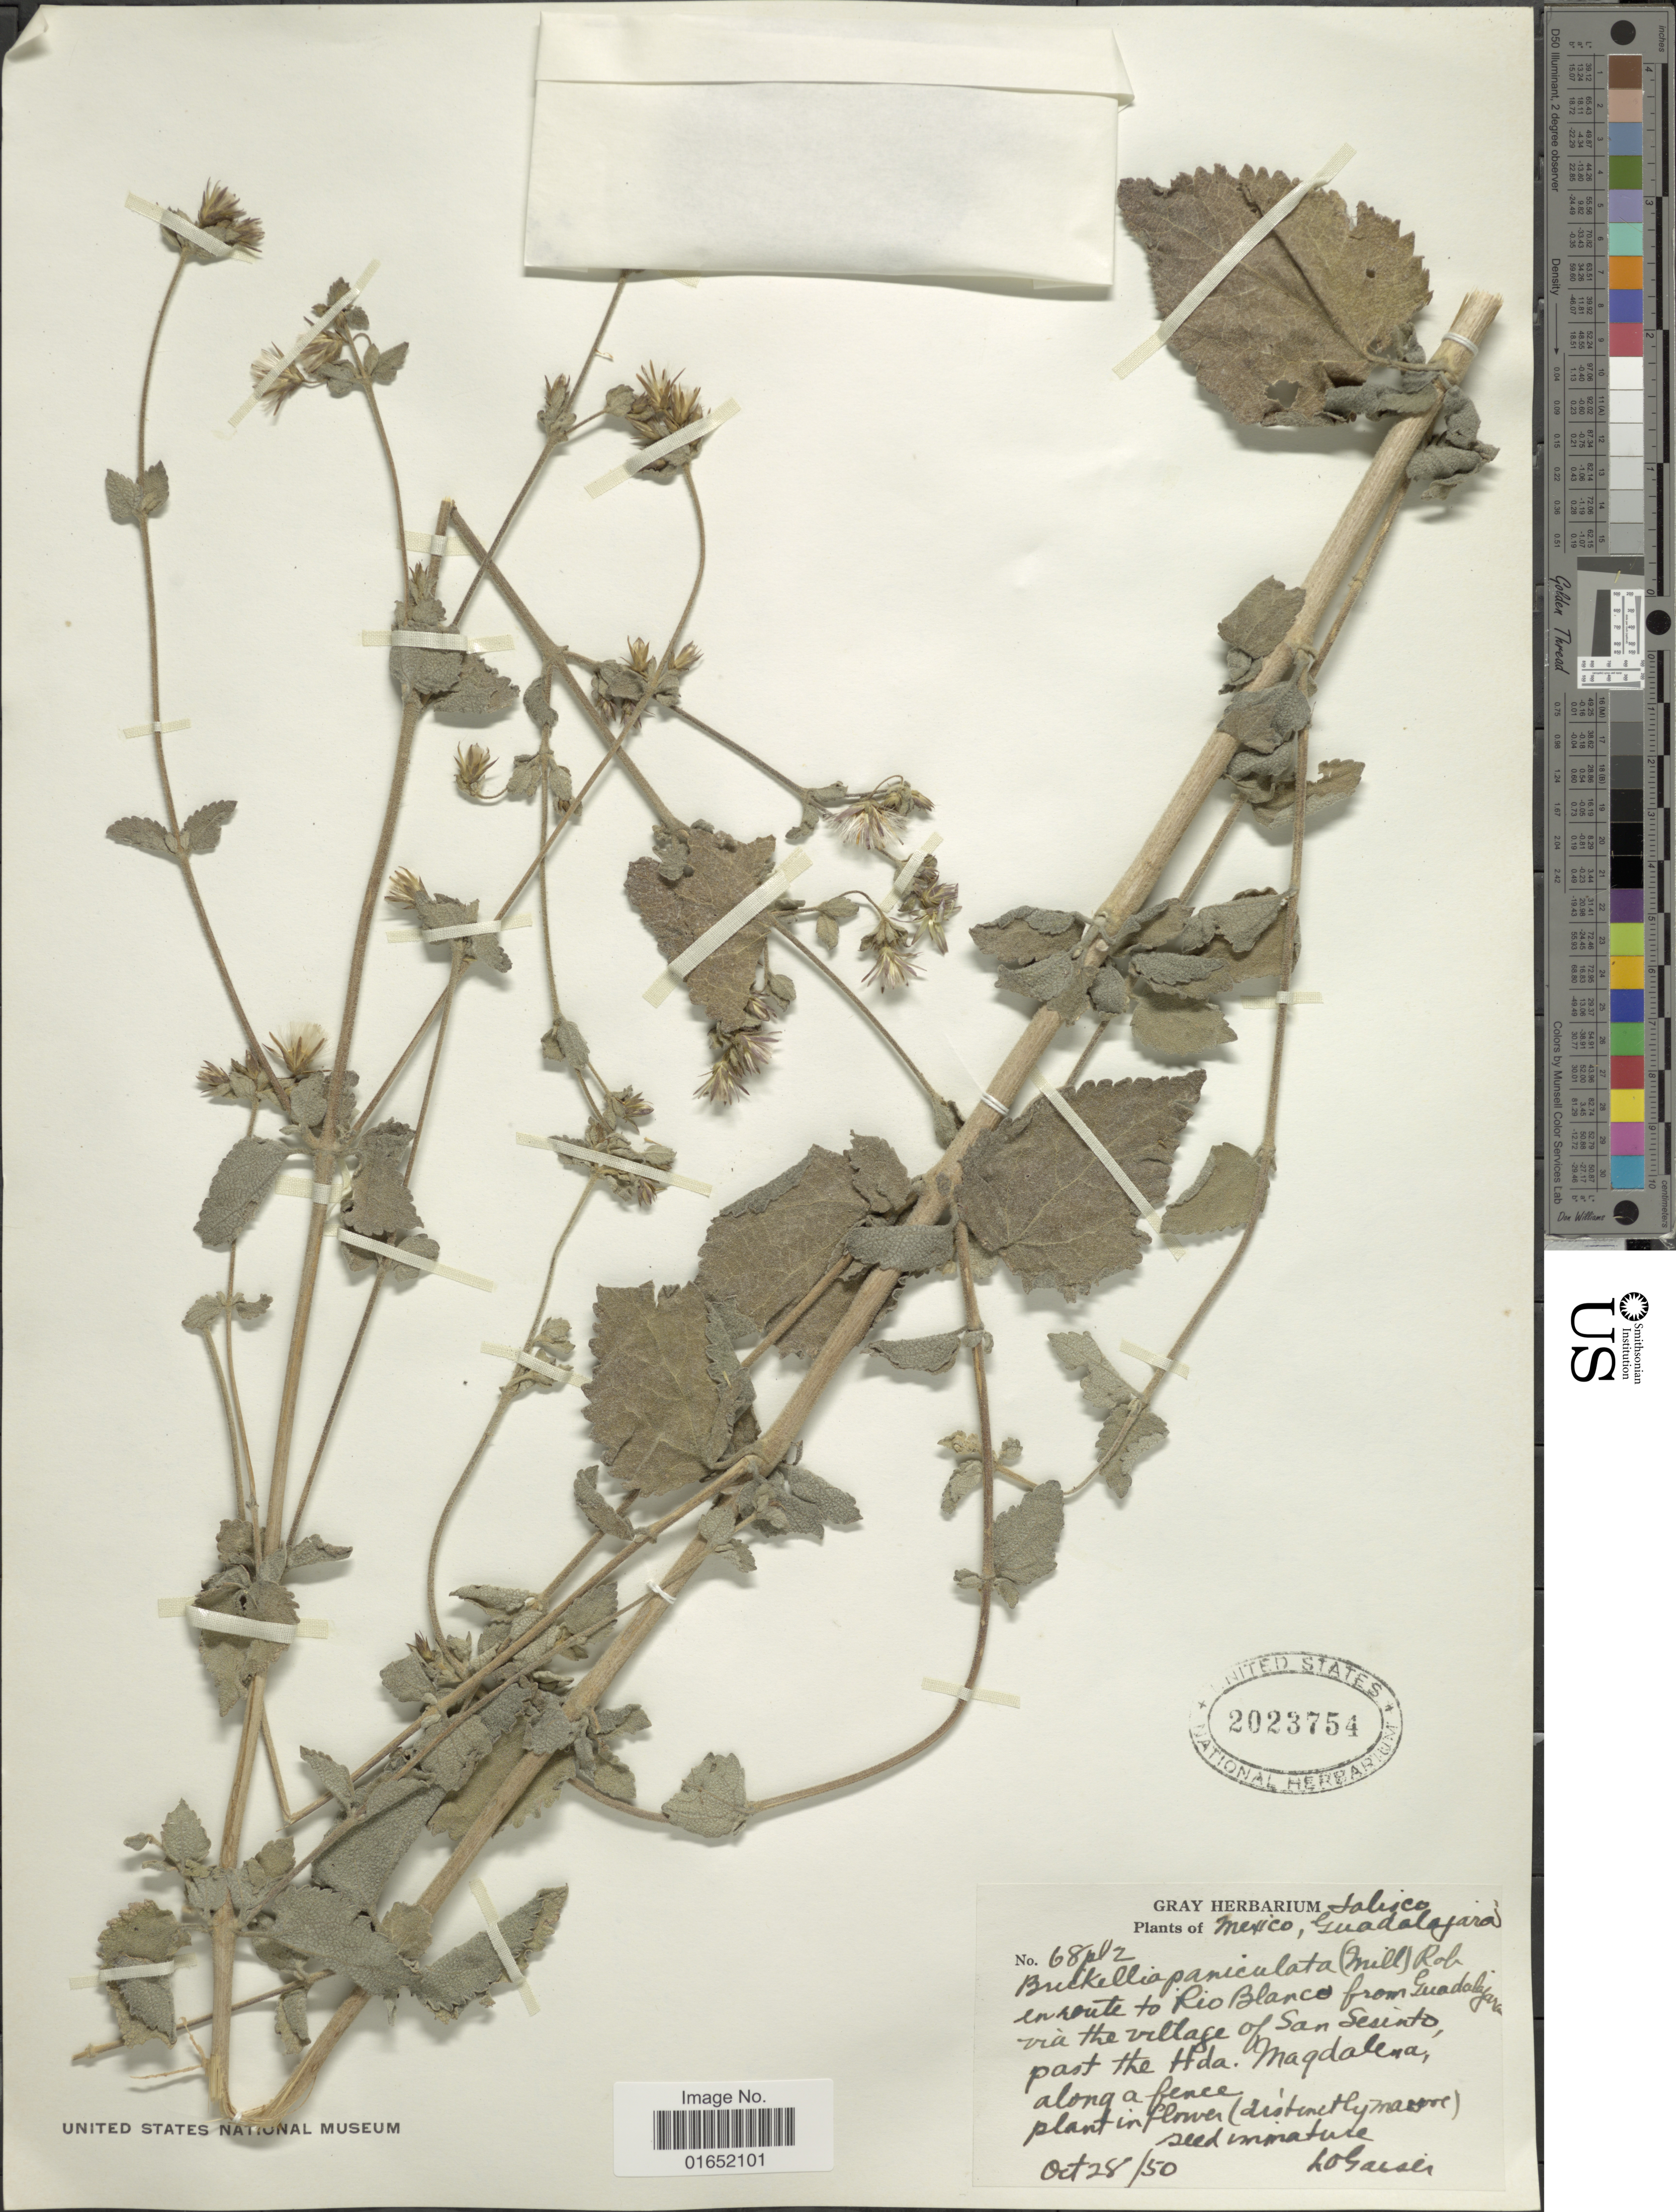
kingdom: Plantae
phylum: Tracheophyta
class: Magnoliopsida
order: Asterales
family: Asteraceae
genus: Brickellia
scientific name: Brickellia paniculata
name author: (Mill.) B.L. Rob.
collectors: L. Gaiser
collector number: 68pl2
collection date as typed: Transcribed d/m/y: 28/10/50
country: Mexico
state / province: Jalisco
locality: En route to Rio Blanco from Guadalajara via the village of San Sesinto, past the Hda. Magdalena, along a fence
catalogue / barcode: US 2023754